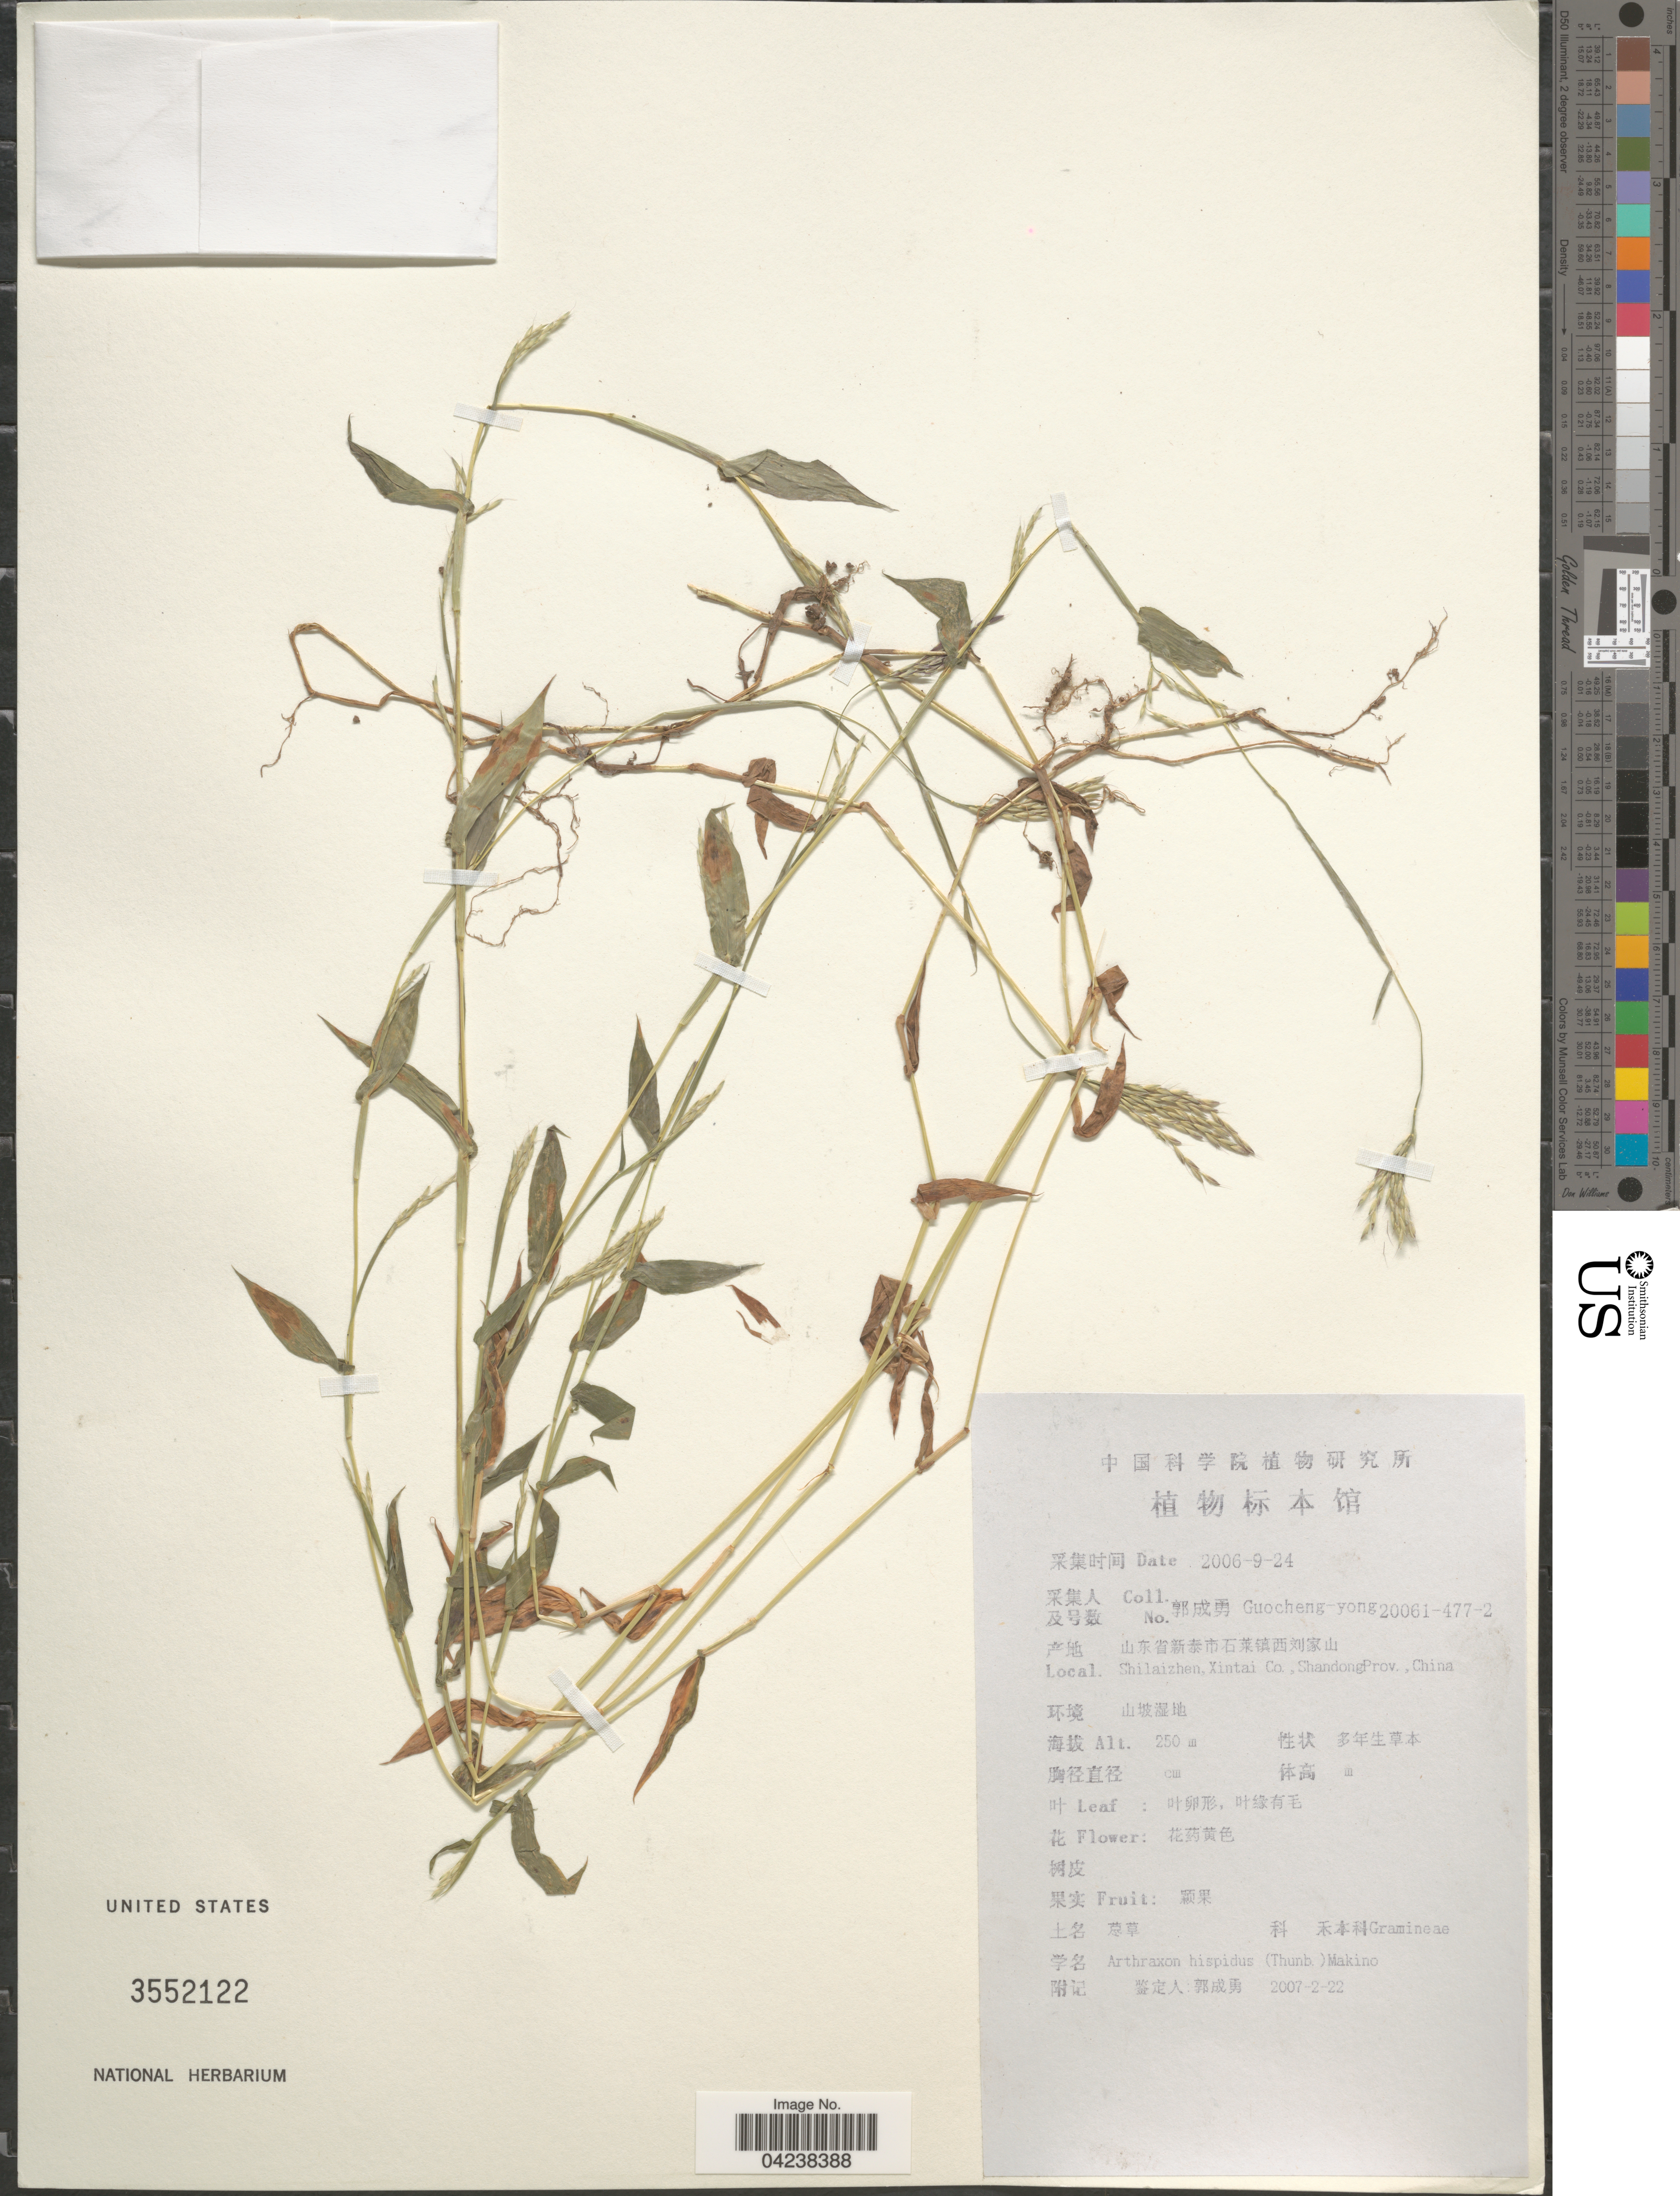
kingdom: Plantae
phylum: Tracheophyta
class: Liliopsida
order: Poales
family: Poaceae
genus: Arthraxon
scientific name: Arthraxon hispidus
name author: (Thunb.) Makino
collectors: Guo cheng-yong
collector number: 20061-477-2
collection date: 2006-09-24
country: China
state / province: Shandong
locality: Shilaizehn, Xintai Co., Shandong Prov.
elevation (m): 250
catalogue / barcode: US 3552122